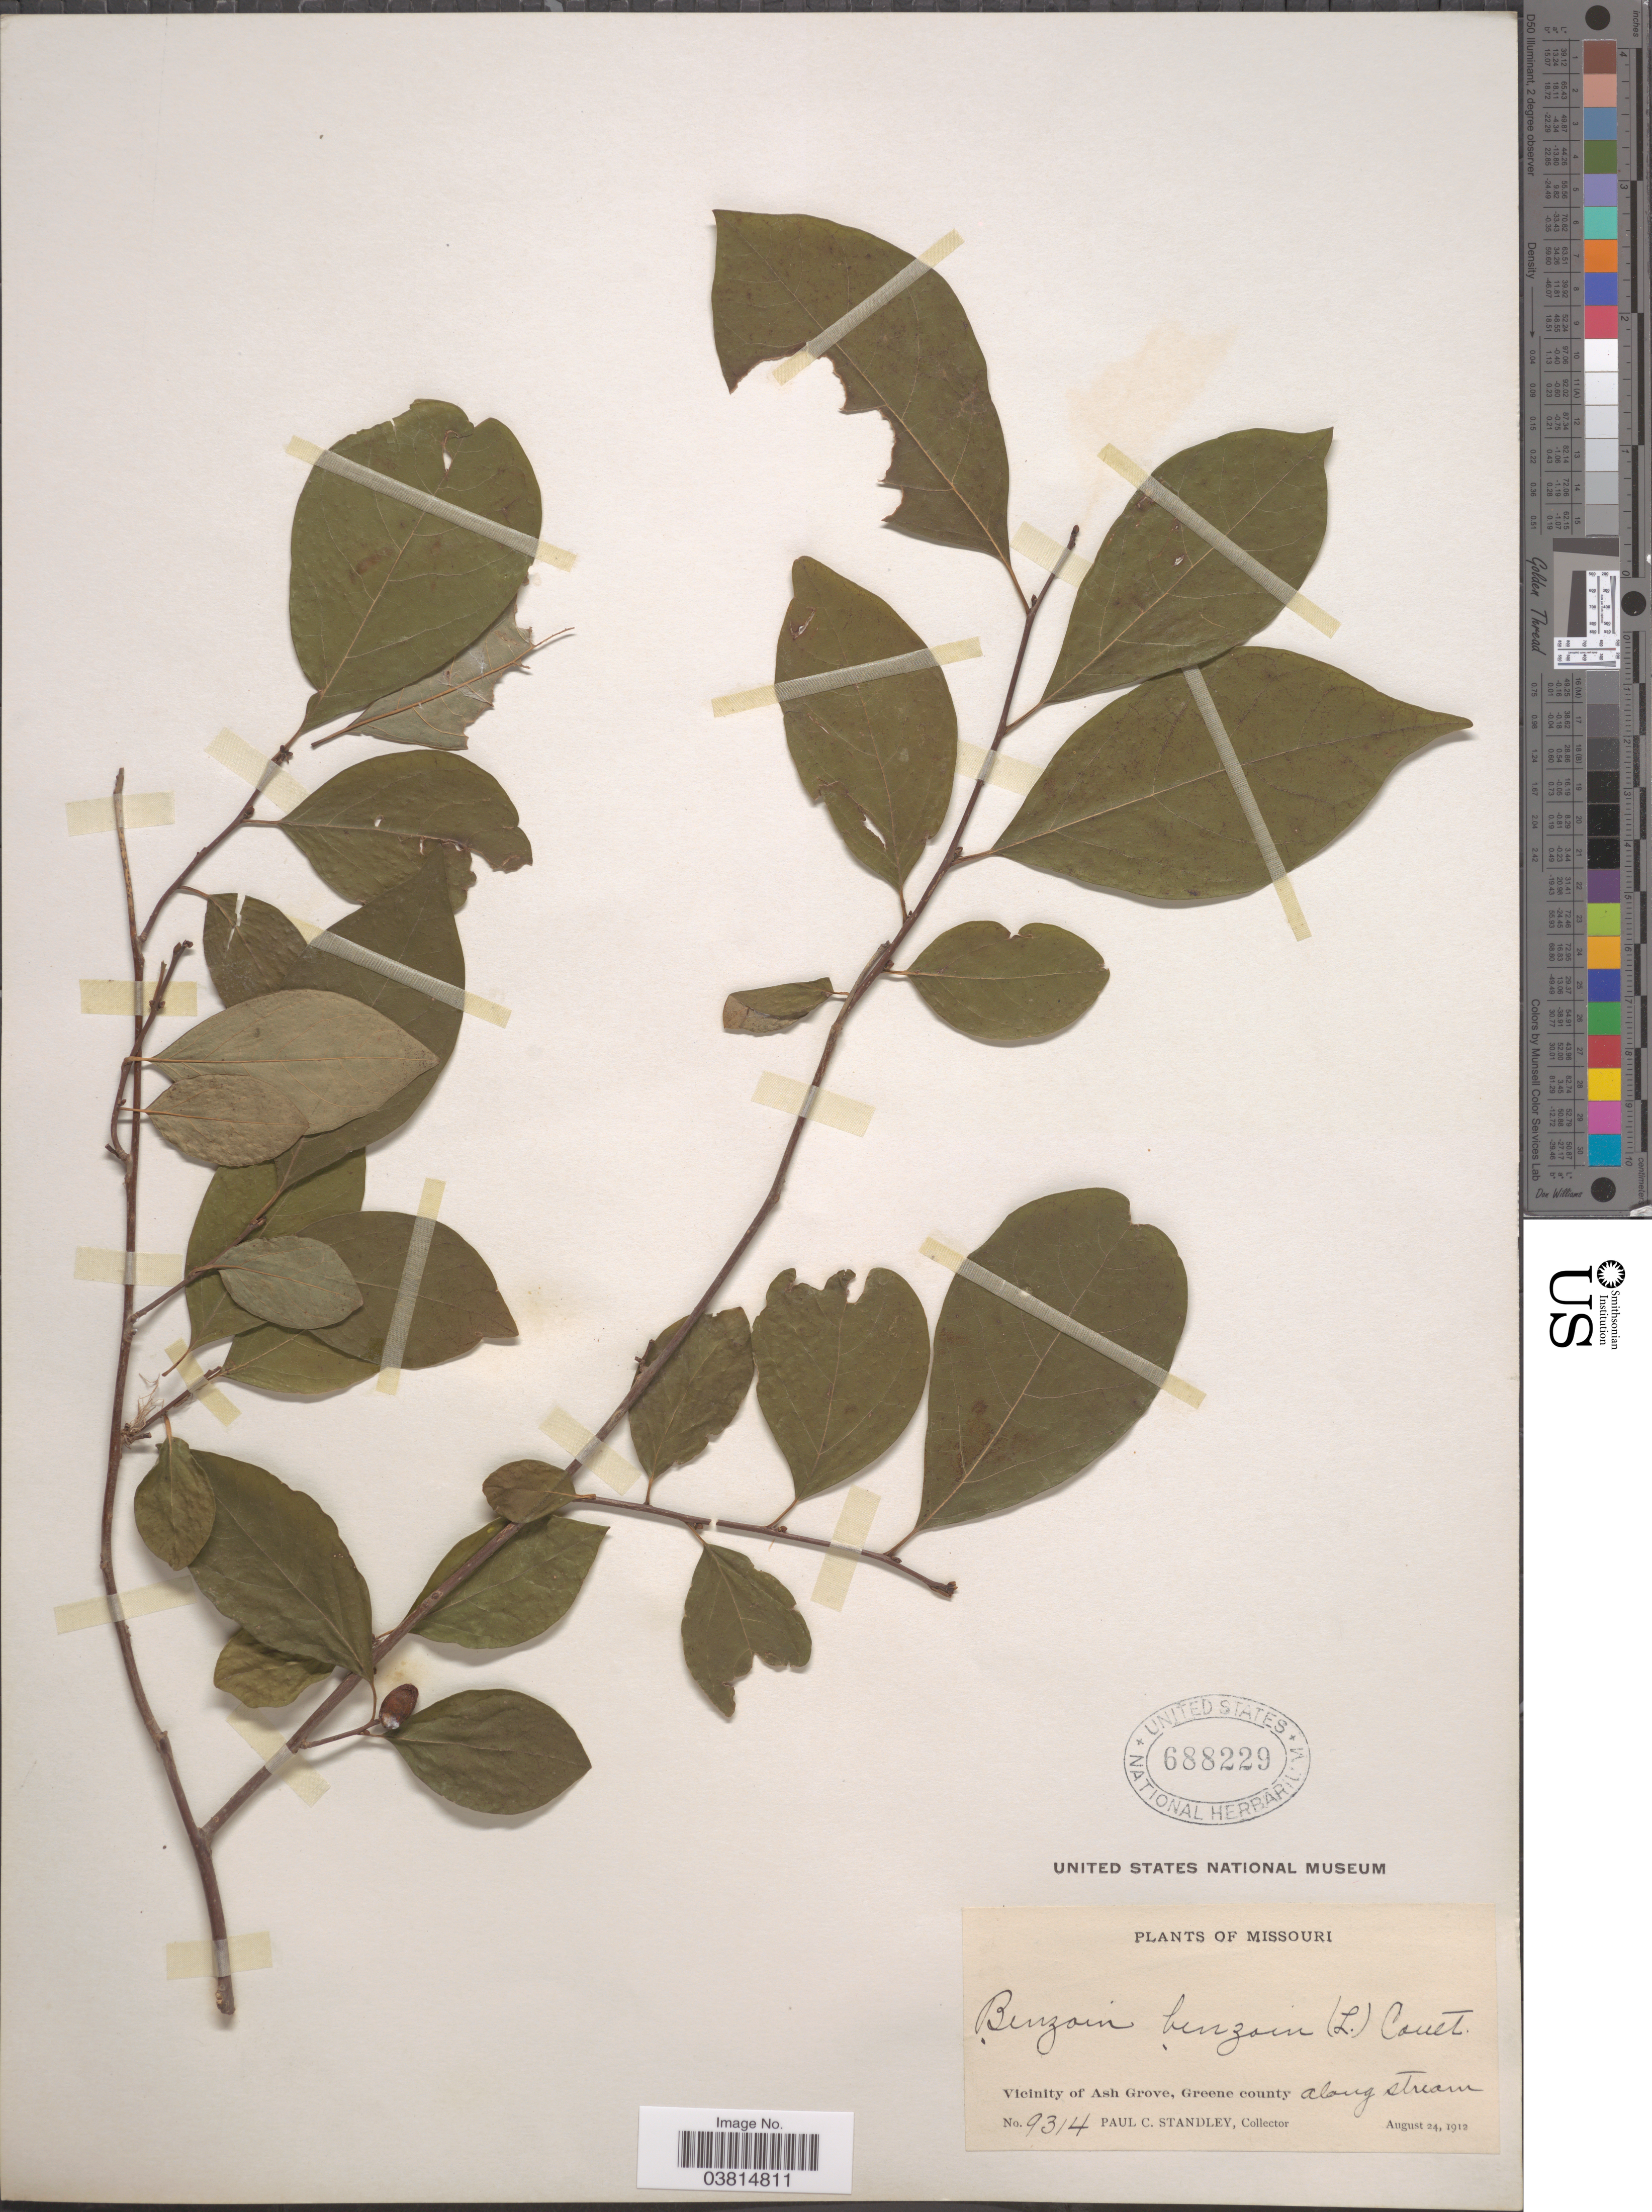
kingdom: Plantae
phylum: Tracheophyta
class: Magnoliopsida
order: Laurales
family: Lauraceae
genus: Lindera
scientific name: Lindera benzoin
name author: (L.) Blume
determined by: Strong, Mark T., (BOT), Smithsonian Institution - National Museum of Natural History (UNITED STATES)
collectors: P. C. Standley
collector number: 9314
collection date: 1912-08-24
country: United States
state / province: Missouri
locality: Vicinity of Ash Grove, Greene county, along stream.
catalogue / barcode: US 688229